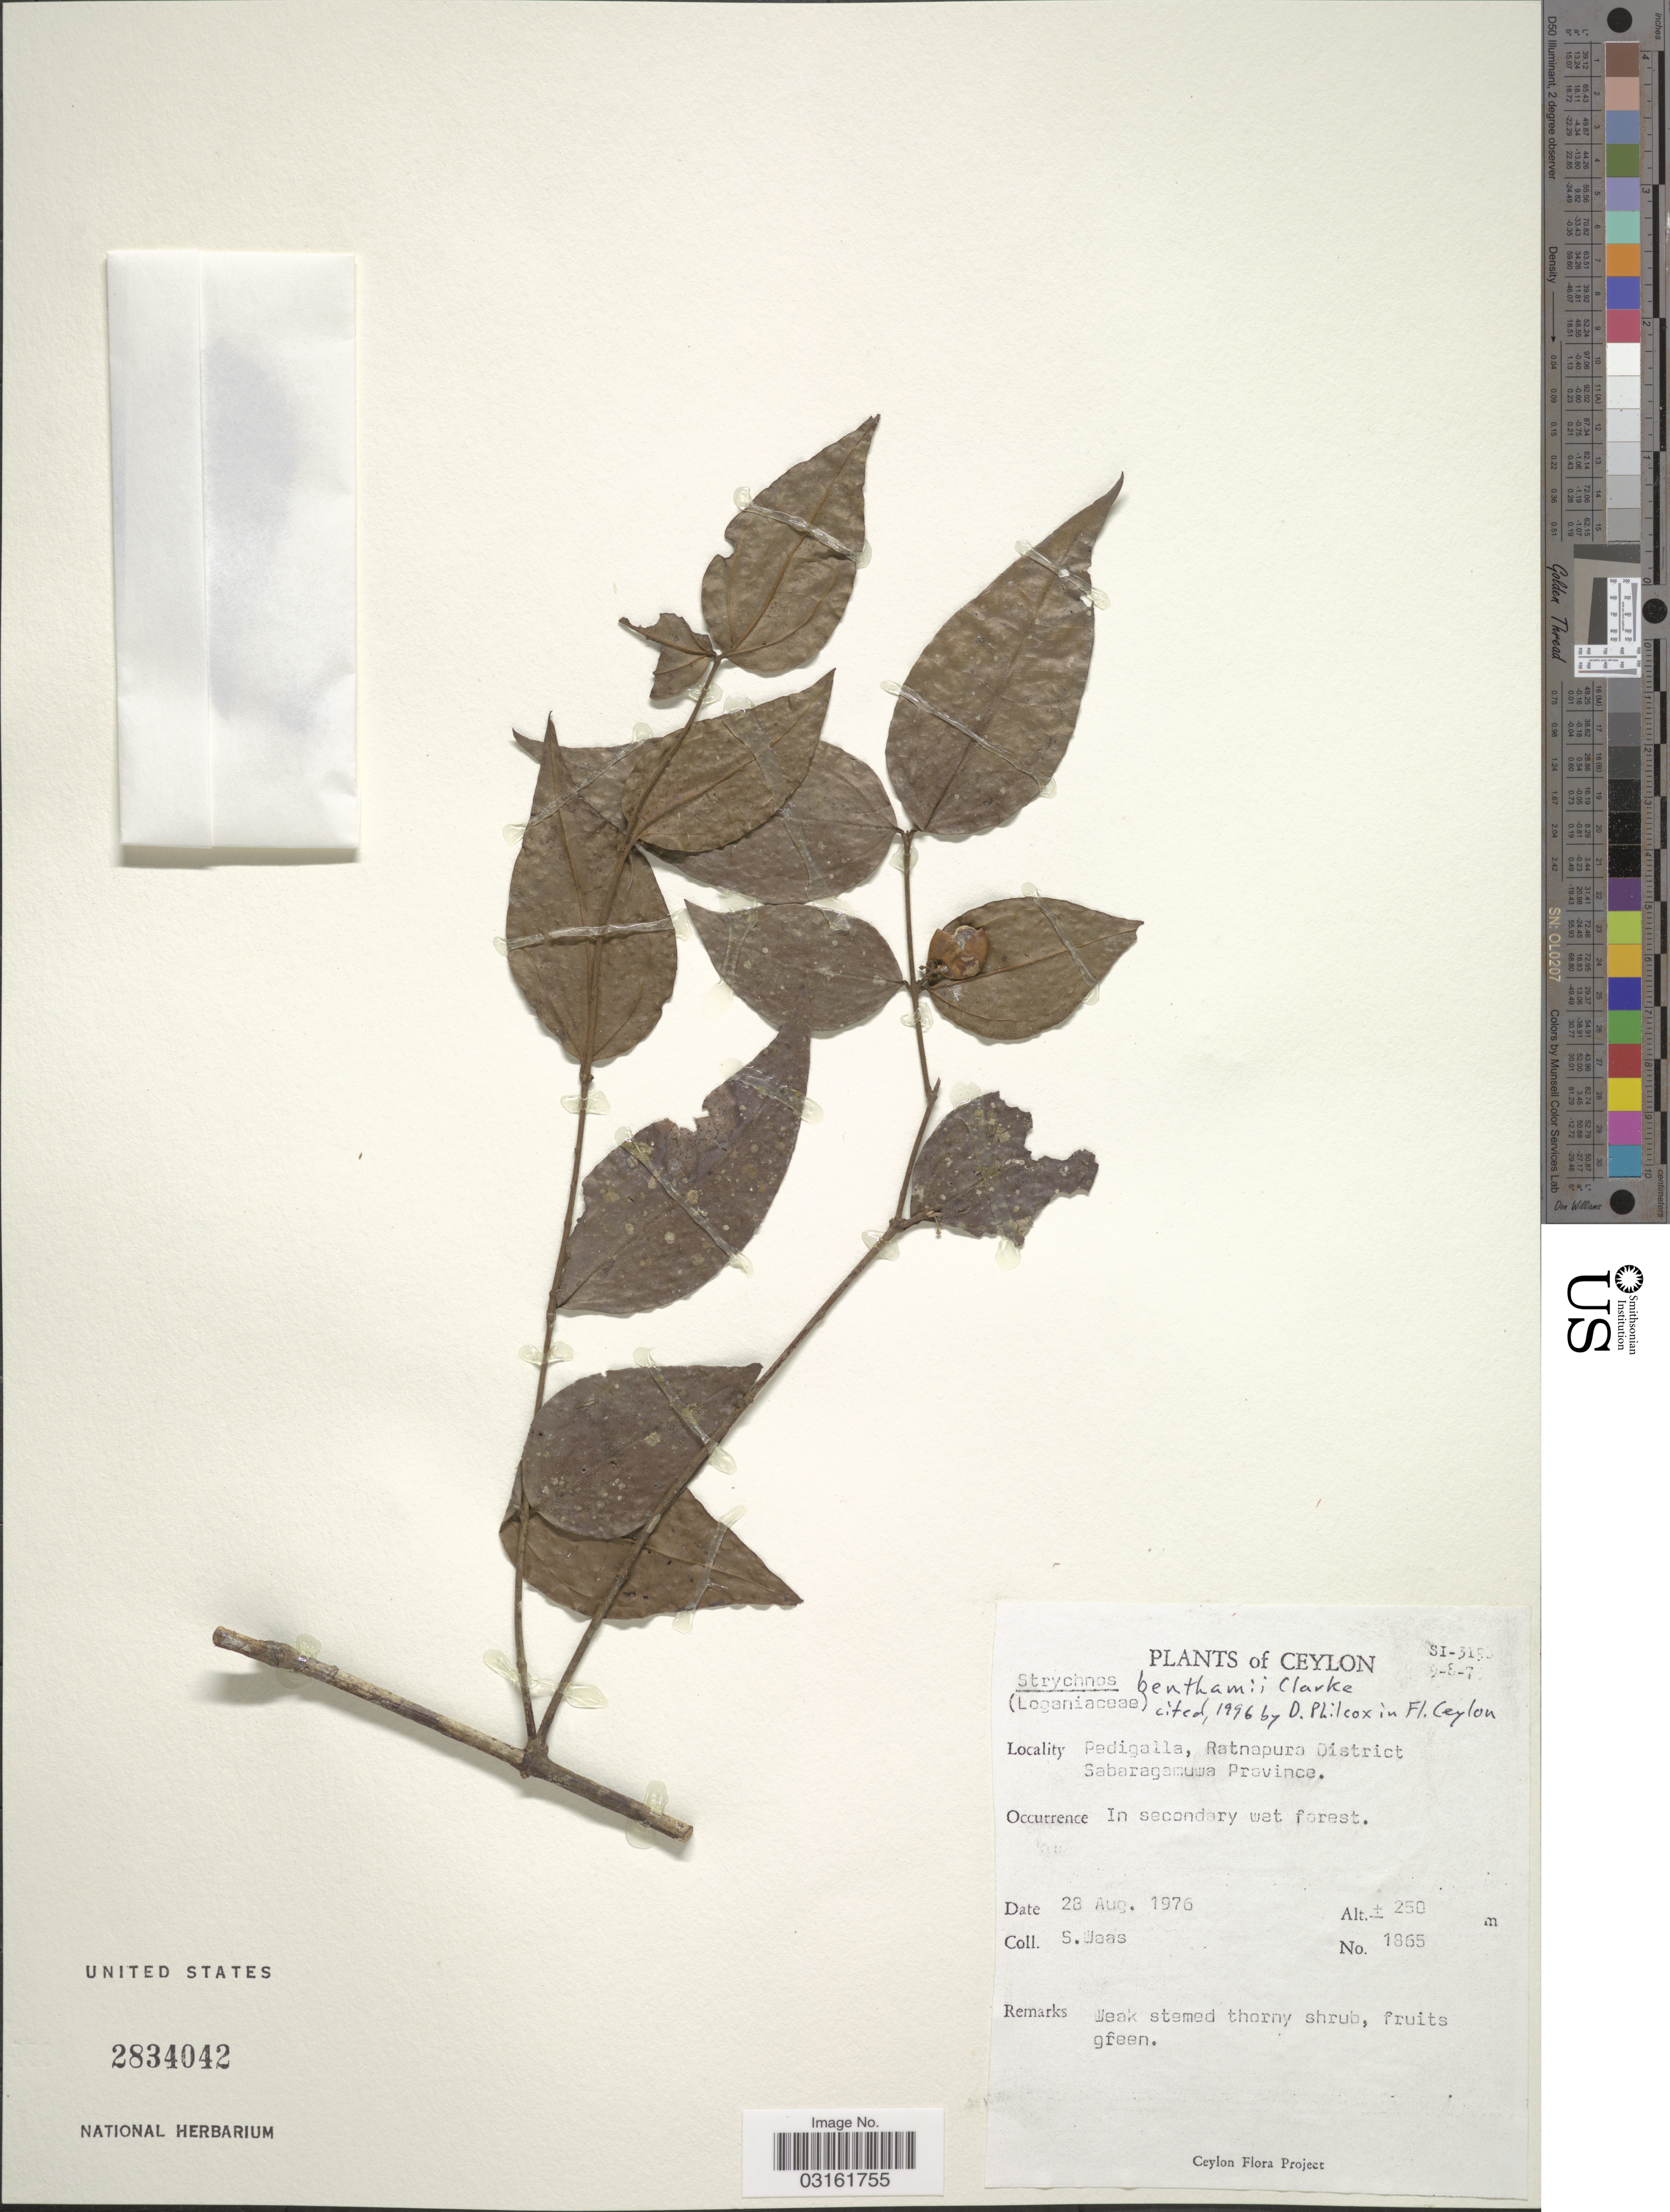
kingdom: Plantae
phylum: Tracheophyta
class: Magnoliopsida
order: Gentianales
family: Loganiaceae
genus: Strychnos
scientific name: Strychnos benthami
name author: C.B. Clarke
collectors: S. Waas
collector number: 1865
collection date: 1976-08-28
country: Sri Lanka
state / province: Sabaragamuwa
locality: Ceylon. Pedigalla, Ratnapura District.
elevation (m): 250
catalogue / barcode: US 2834042